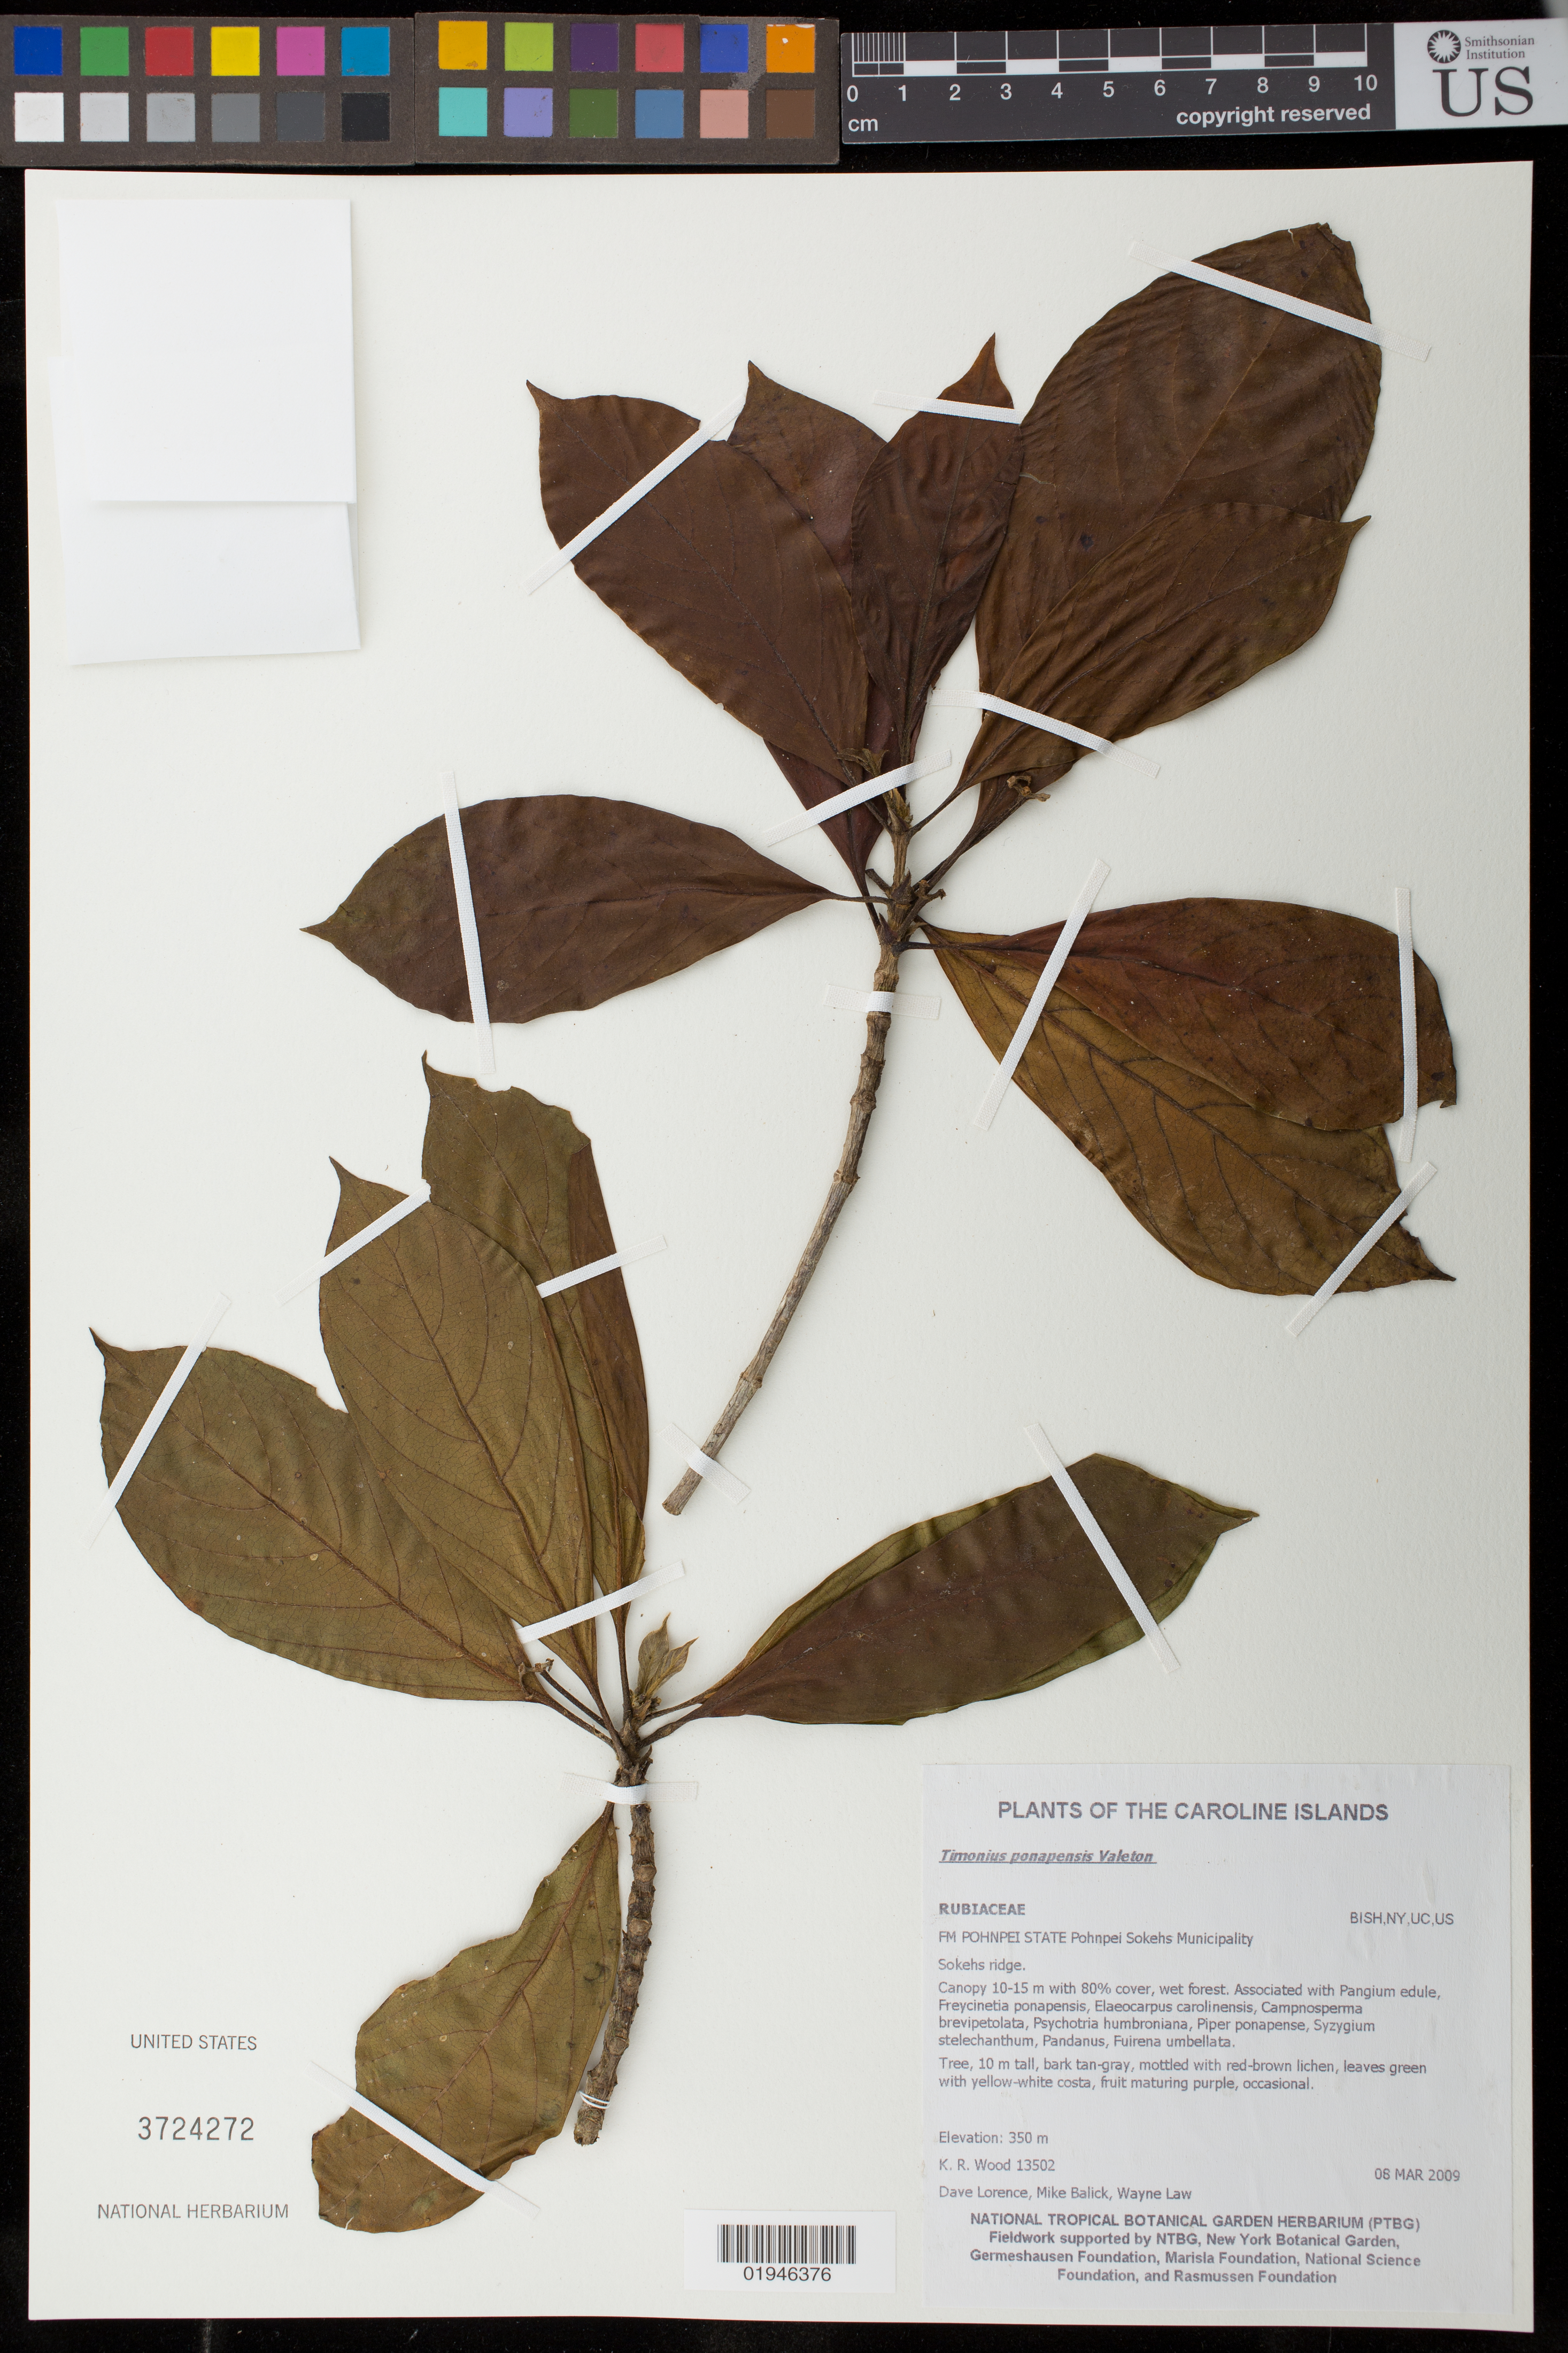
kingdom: Plantae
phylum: Tracheophyta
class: Magnoliopsida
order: Gentianales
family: Rubiaceae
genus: Timonius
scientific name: Timonius ponapensis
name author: Valeton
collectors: K. R. Wood, D. Lorence, M. Balick & W. Law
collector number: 13502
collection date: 2009-03-08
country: Micronesia, Federated States of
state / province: Pohnpei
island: Pohnpei [Ponape]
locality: Sokehs District, Sokehs Ridge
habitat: Wet forest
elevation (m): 350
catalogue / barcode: US 3724272